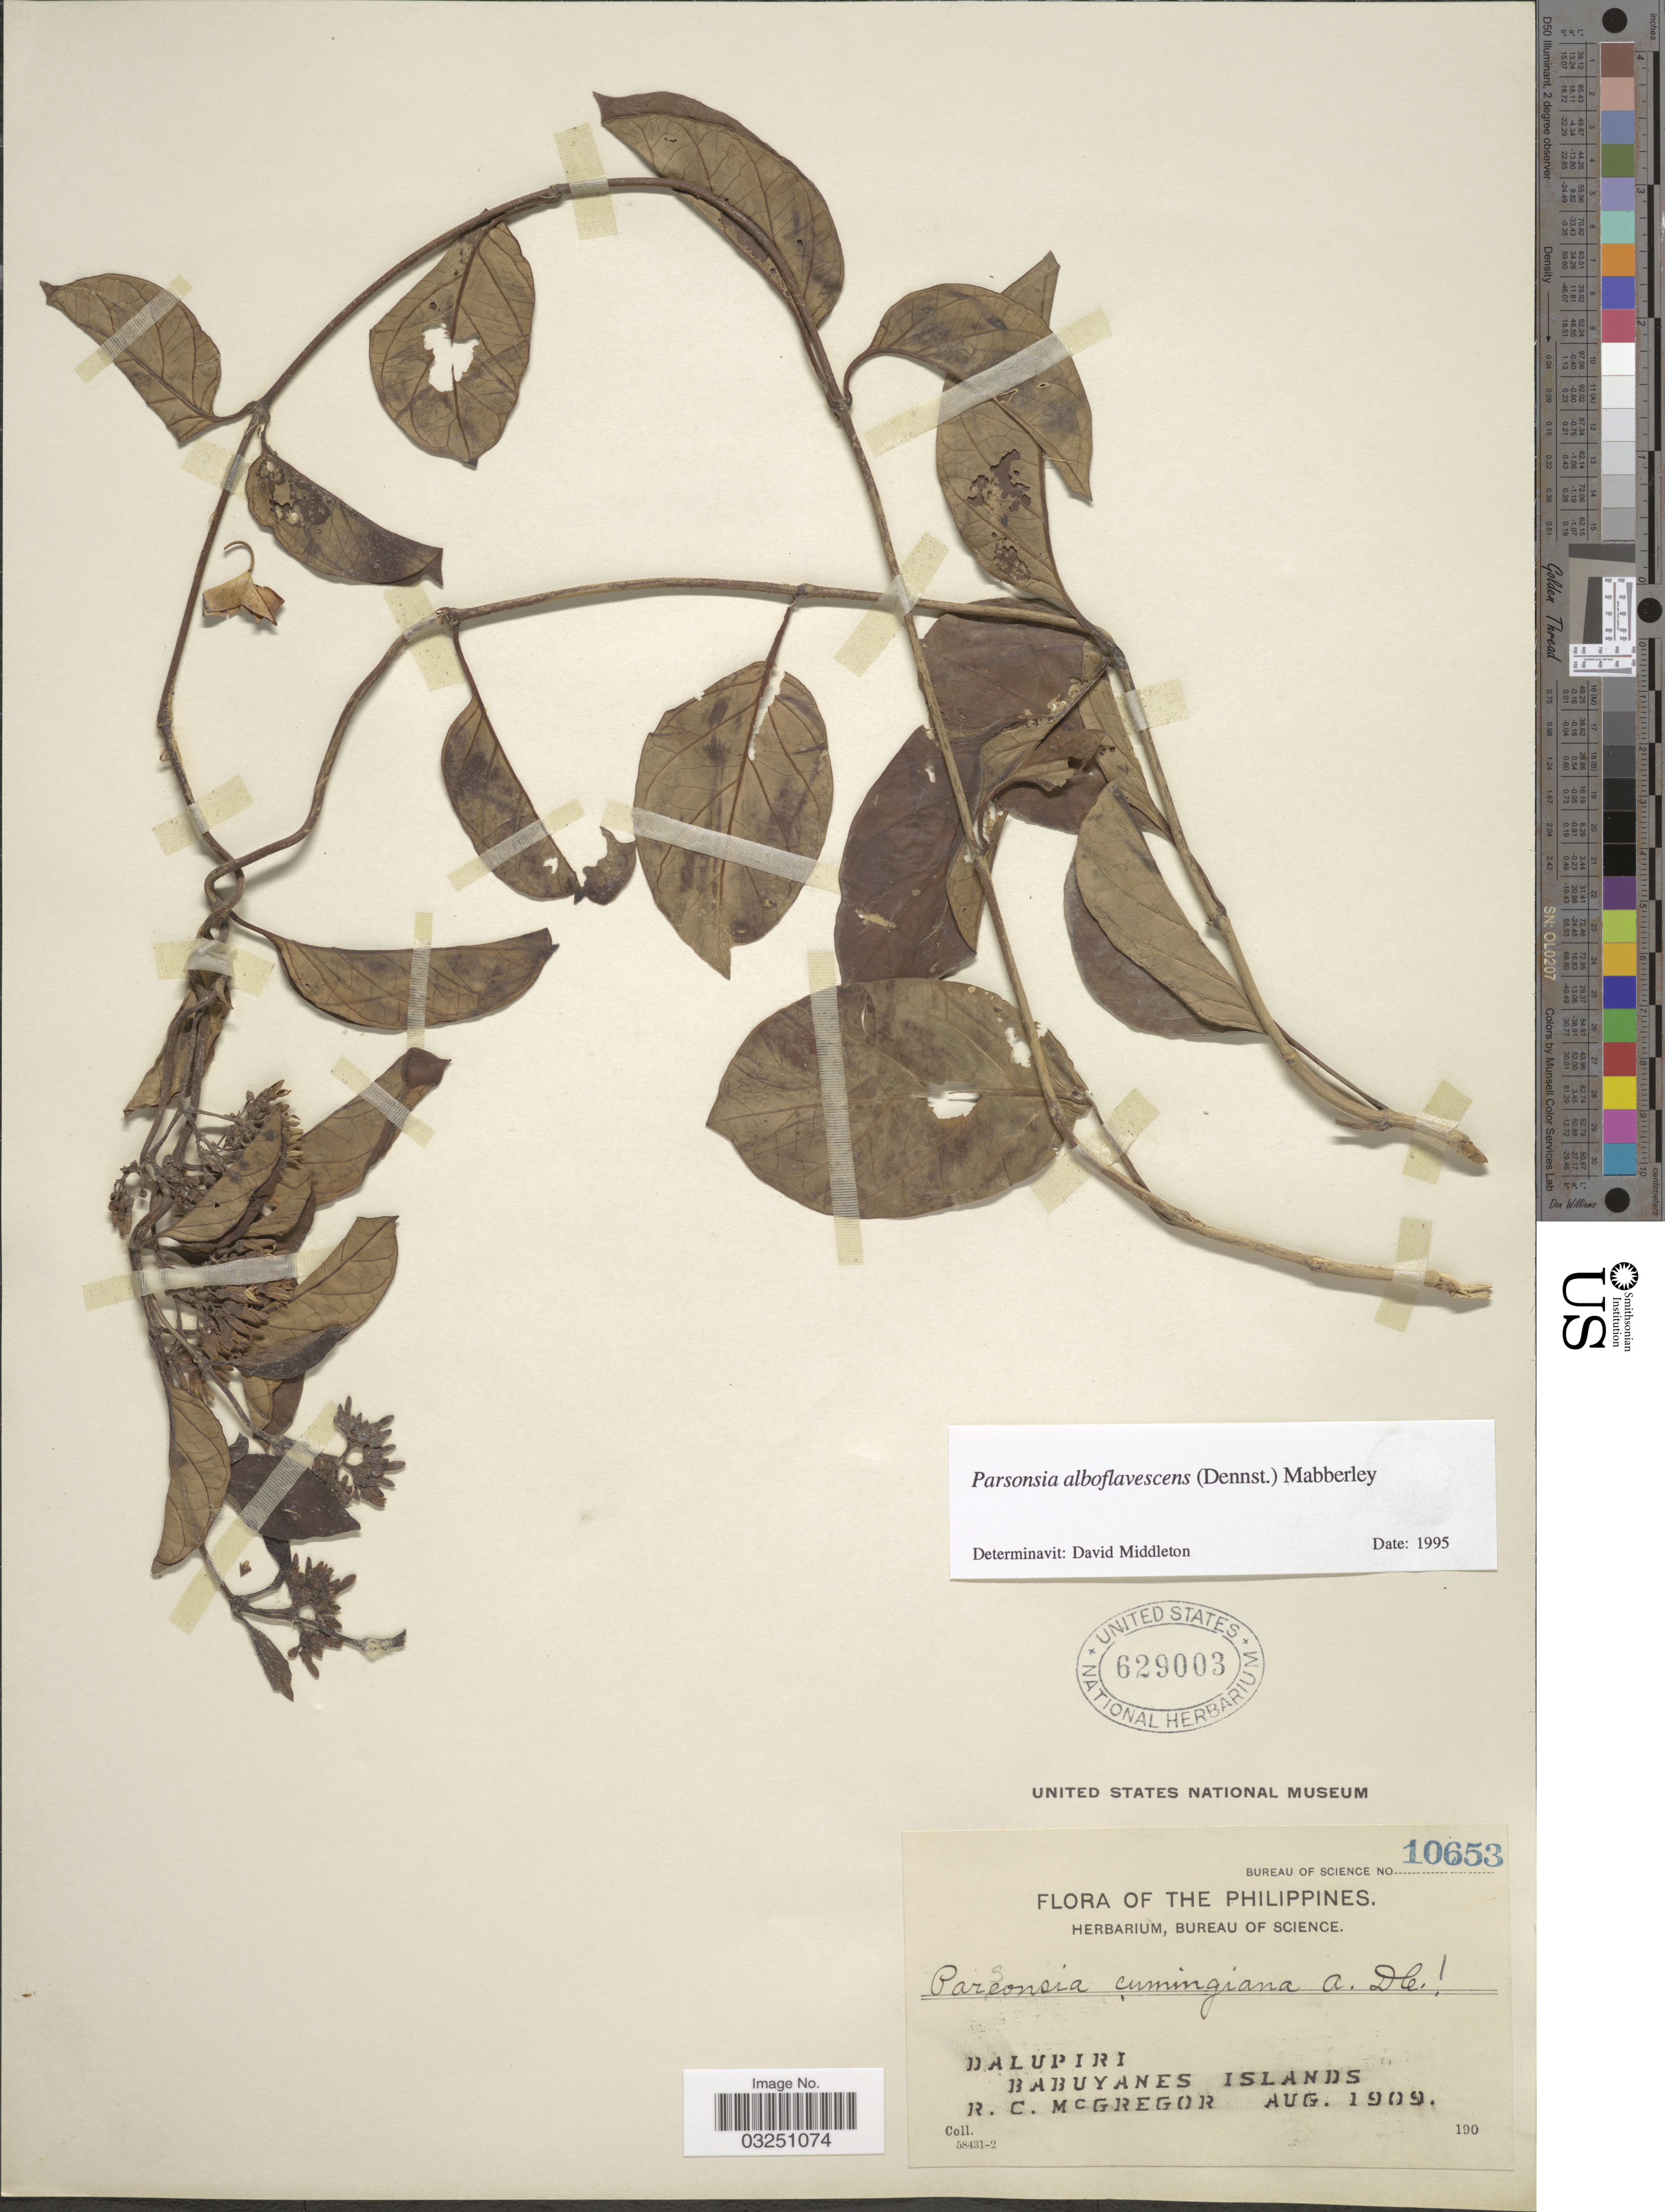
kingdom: Plantae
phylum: Tracheophyta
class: Magnoliopsida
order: Gentianales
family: Apocynaceae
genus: Parsonsia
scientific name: Parsonsia alboflavescens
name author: (Dennst.) Mabberley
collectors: R. C. McGregor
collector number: Bureau of Science 10653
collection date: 1909-08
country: Philippines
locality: Dalupiri, Babuyanes Islands.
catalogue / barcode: US 629003